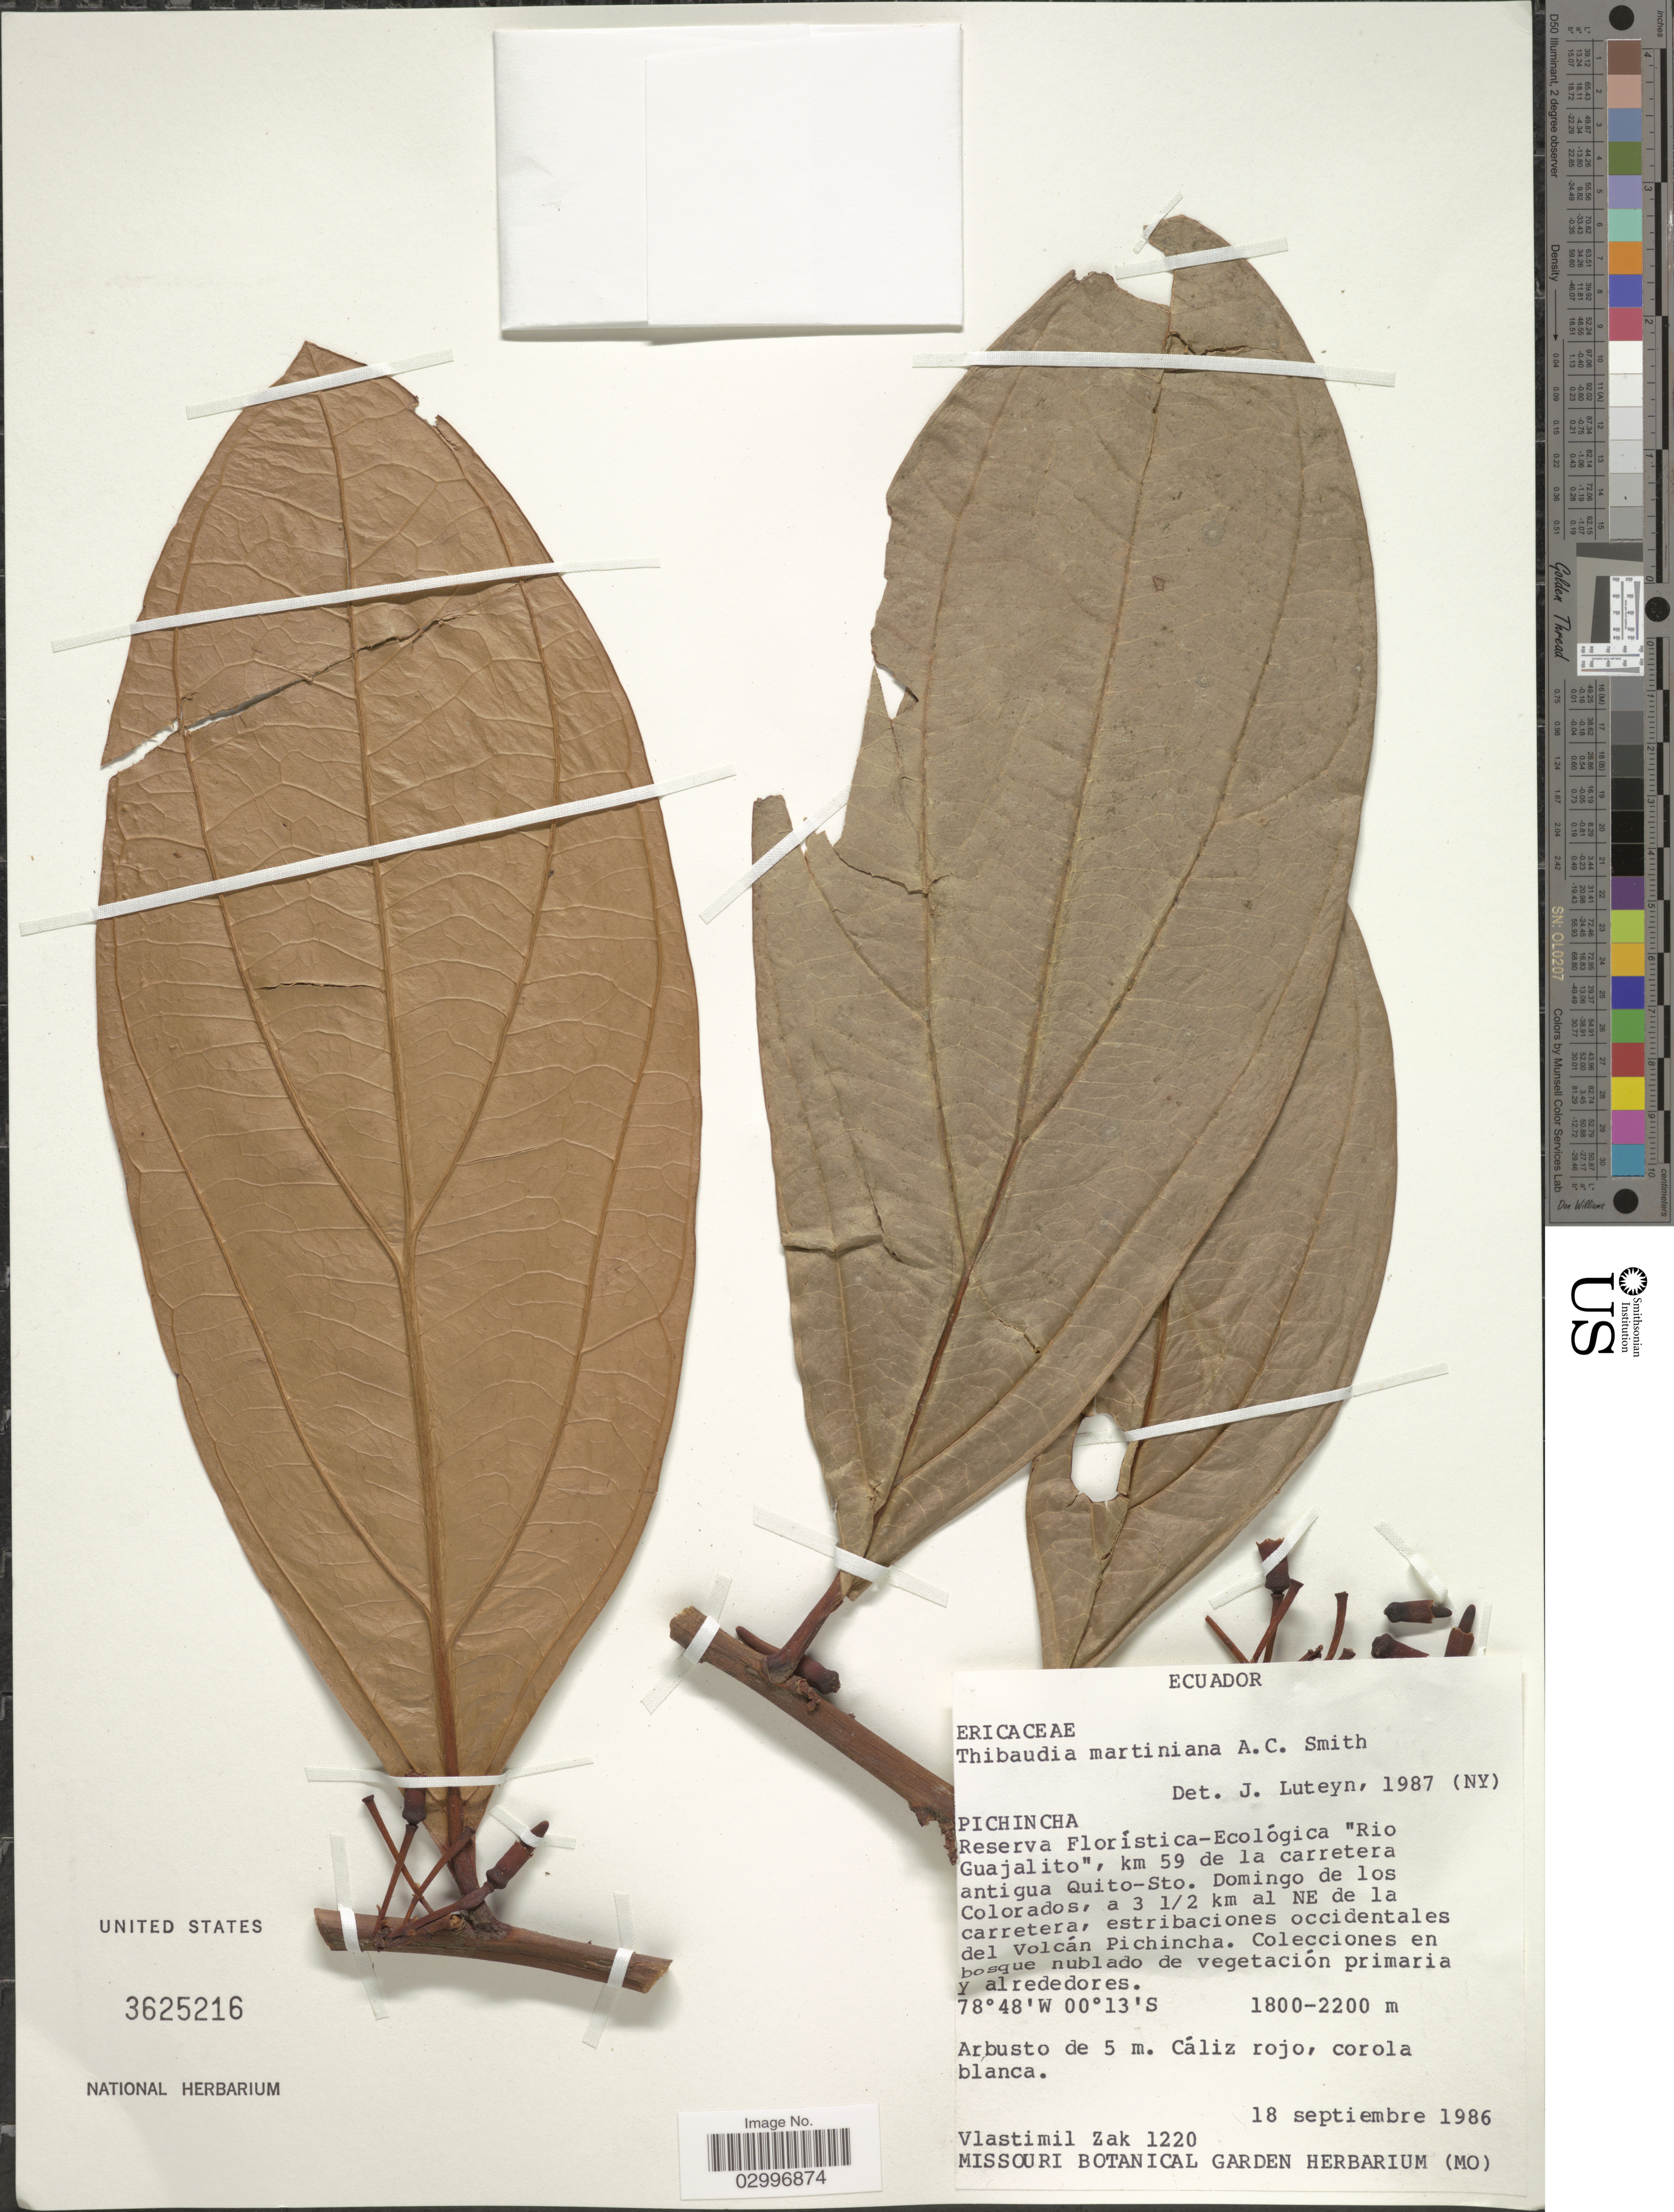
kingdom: Plantae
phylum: Tracheophyta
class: Magnoliopsida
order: Ericales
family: Ericaceae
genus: Thibaudia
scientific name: Thibaudia martiniana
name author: A.C. Sm.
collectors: V. Zak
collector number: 1220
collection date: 1986-09-18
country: Ecuador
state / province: Pichincha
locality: Reserva Florística-Ecológica "Rio Guajalito", km 59 de la carretera antigua Quito-Sto. Domingo de los Colorados, a 3 ½ km al NE de la carretera, estribaciones occidentales del Volcán Pichincha.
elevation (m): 1800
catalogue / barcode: US 3625216